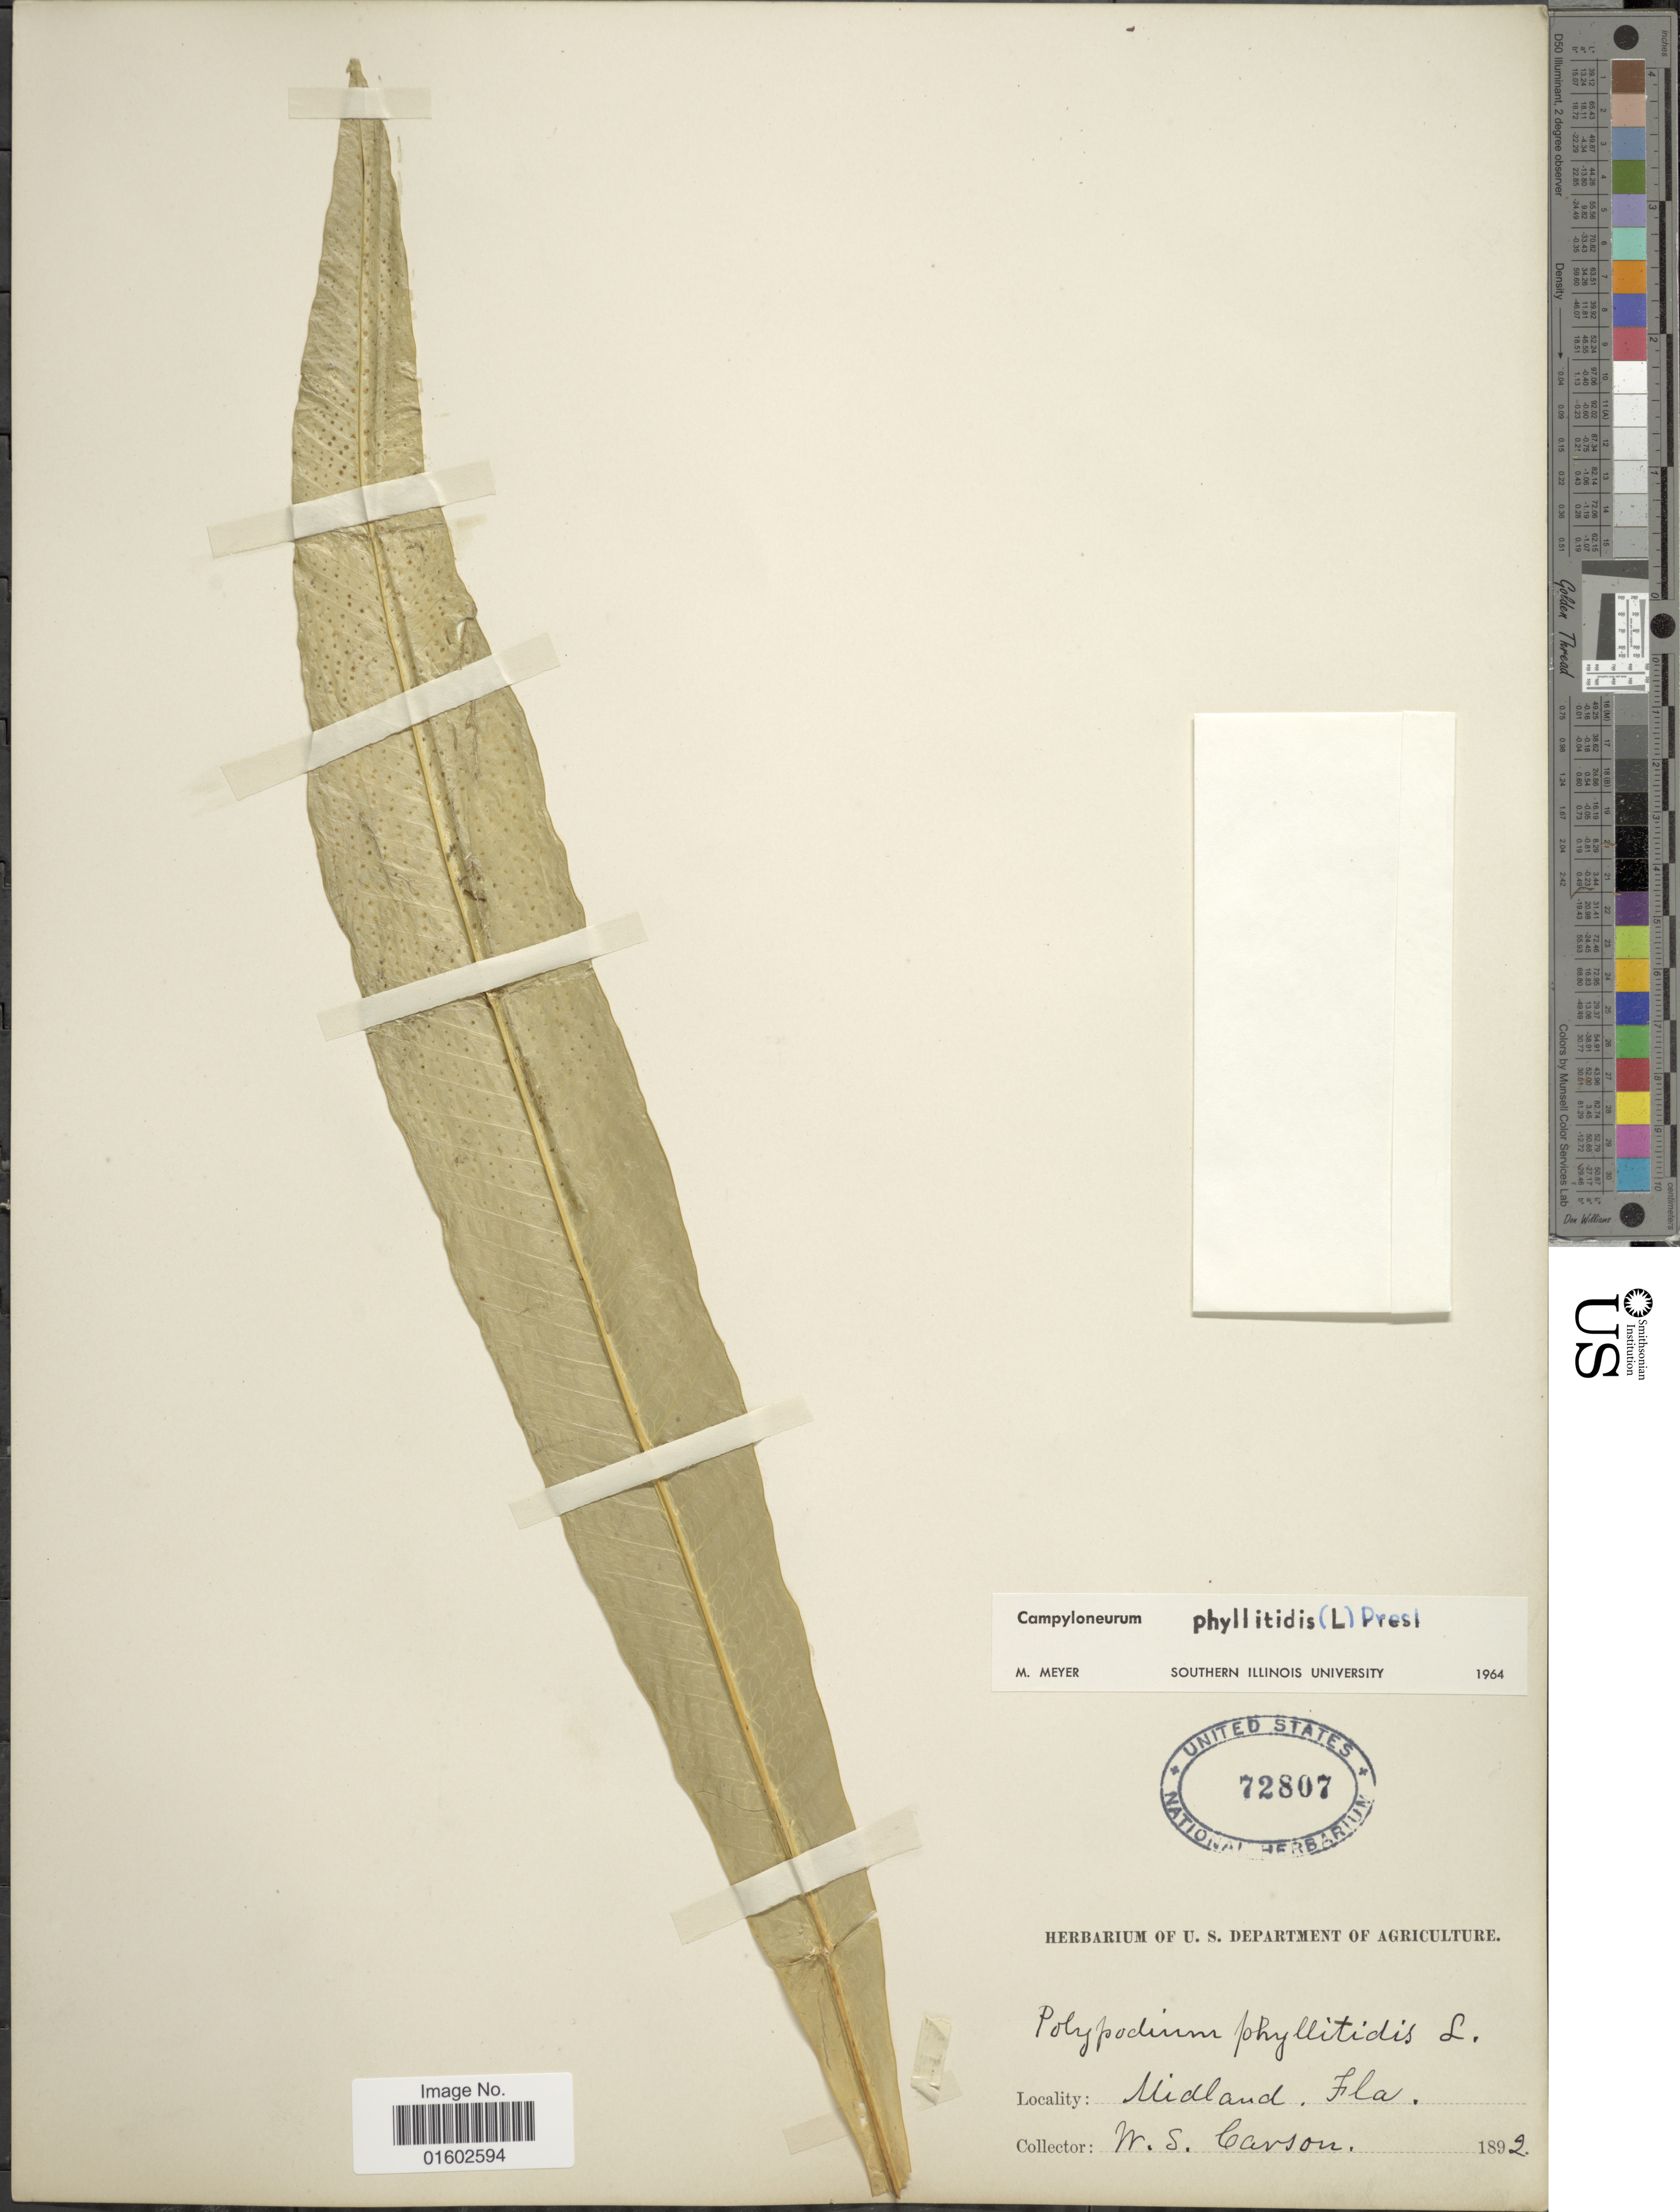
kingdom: Plantae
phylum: Tracheophyta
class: Polypodiopsida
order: Polypodiales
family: Polypodiaceae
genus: Campyloneurum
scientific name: Campyloneurum phyllitidis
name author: (L.) C. Presl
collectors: W. Carson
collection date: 1892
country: United States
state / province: Florida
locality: Midland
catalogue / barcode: US 72807